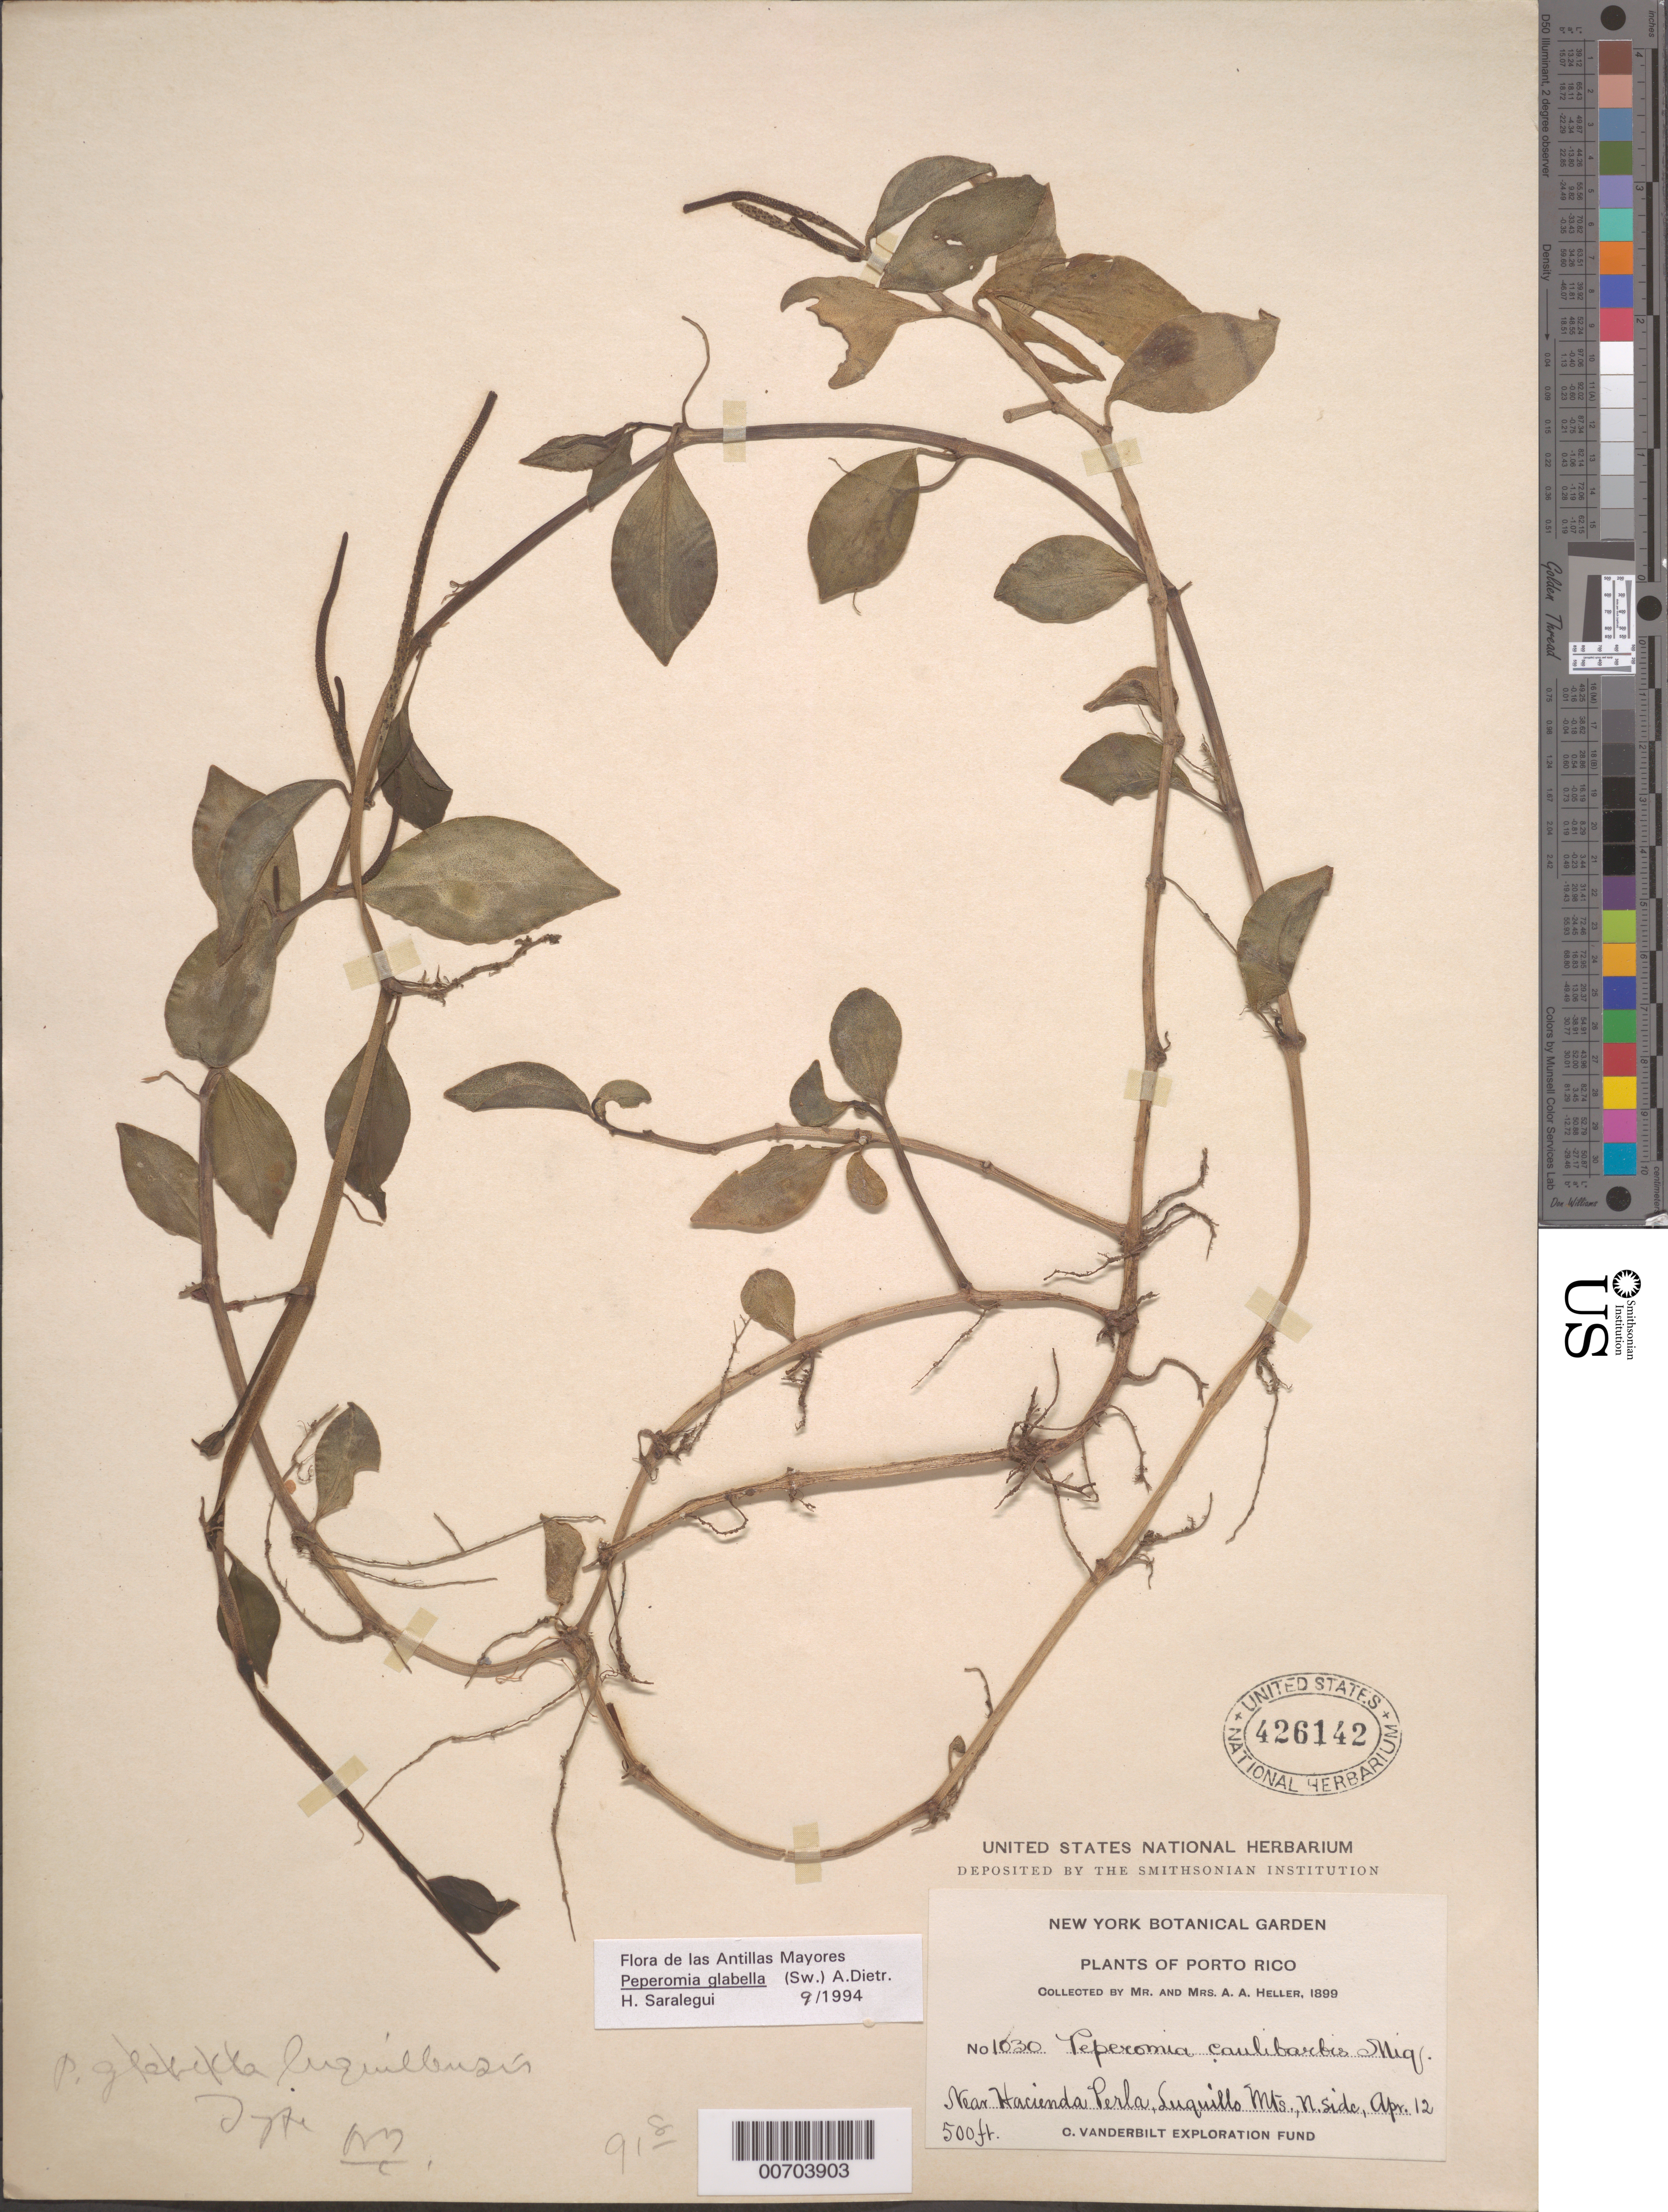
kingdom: Plantae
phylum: Tracheophyta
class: Magnoliopsida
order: Piperales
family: Piperaceae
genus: Peperomia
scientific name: Peperomia glabella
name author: (Sw.) A. Dietr.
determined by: Saralegui Boza, H.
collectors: A. A. Heller & E. G. Heller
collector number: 1030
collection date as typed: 12 Apr 1899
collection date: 1899-04-12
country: Puerto Rico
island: Greater Antilles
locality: Hacienda Perla, Luquillo Mts., N side, vic of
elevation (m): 152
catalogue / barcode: US 426142